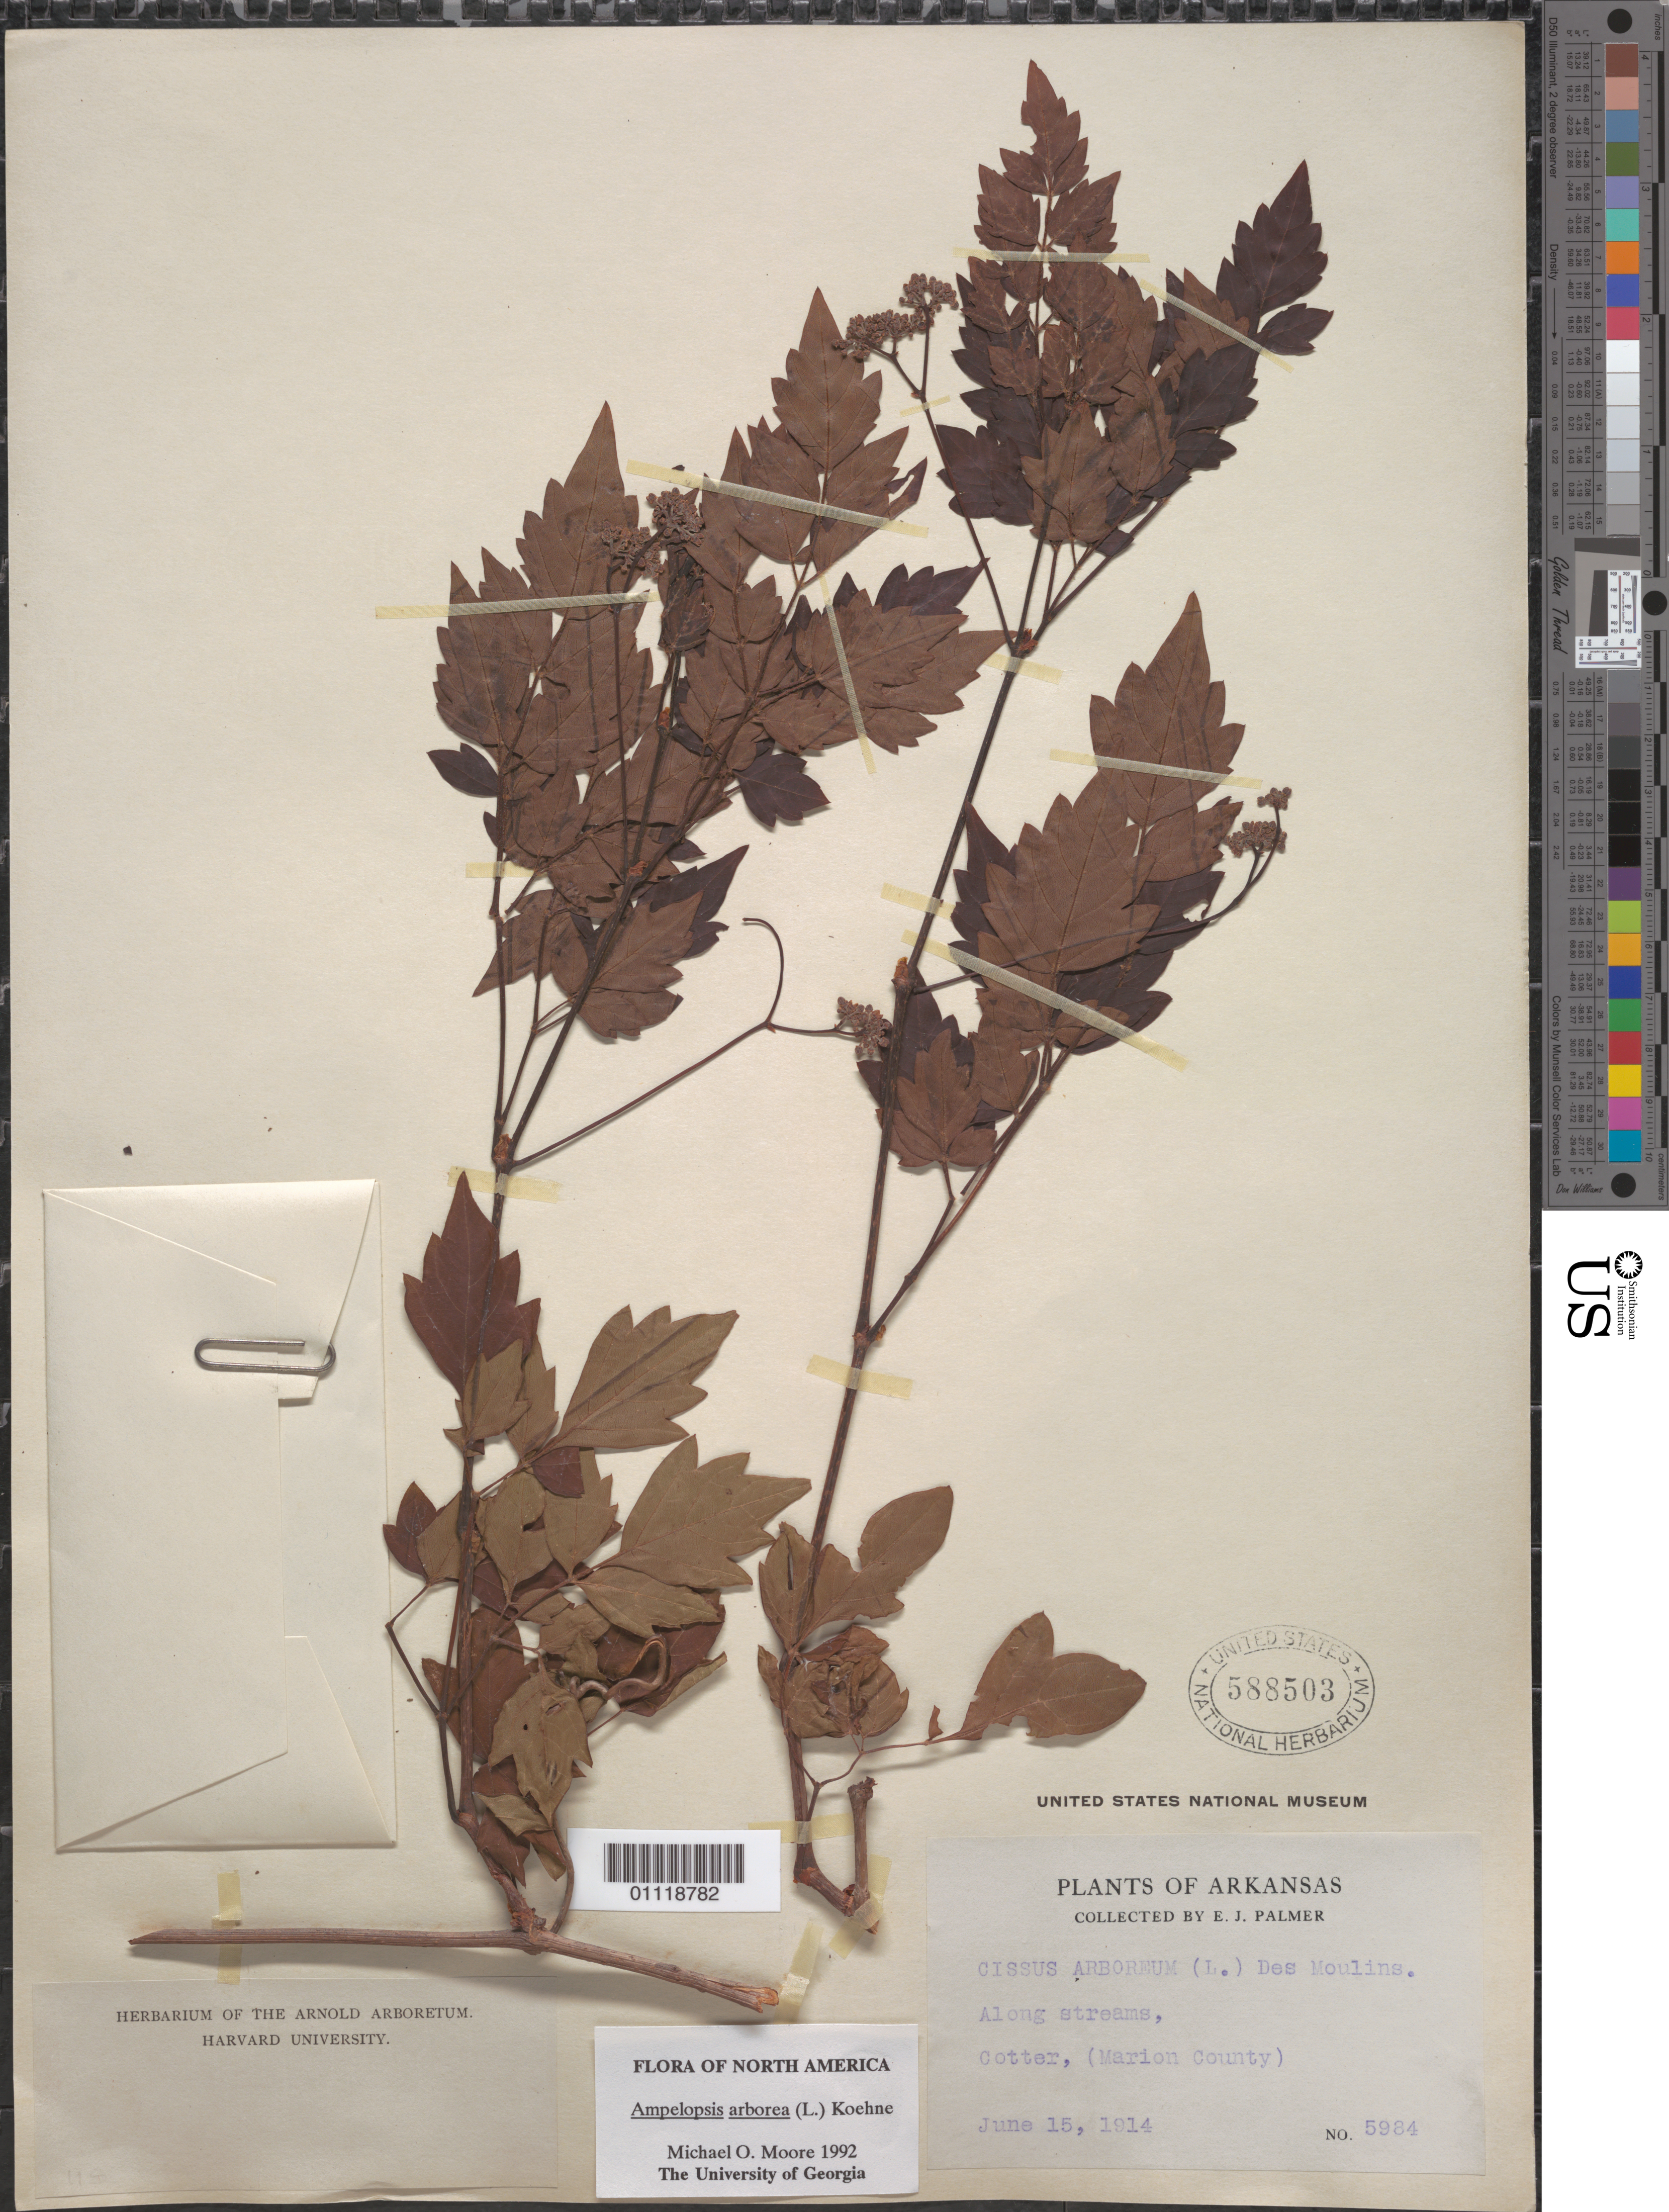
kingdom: Plantae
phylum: Tracheophyta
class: Magnoliopsida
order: Vitales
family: Vitaceae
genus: Ampelopsis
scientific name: Ampelopsis arborea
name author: (L.) Koehne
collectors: E. J. Palmer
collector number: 5984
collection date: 1914-06-15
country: United States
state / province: Arkansas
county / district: Marion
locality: Cotter.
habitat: Along streams.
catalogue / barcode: US 588503